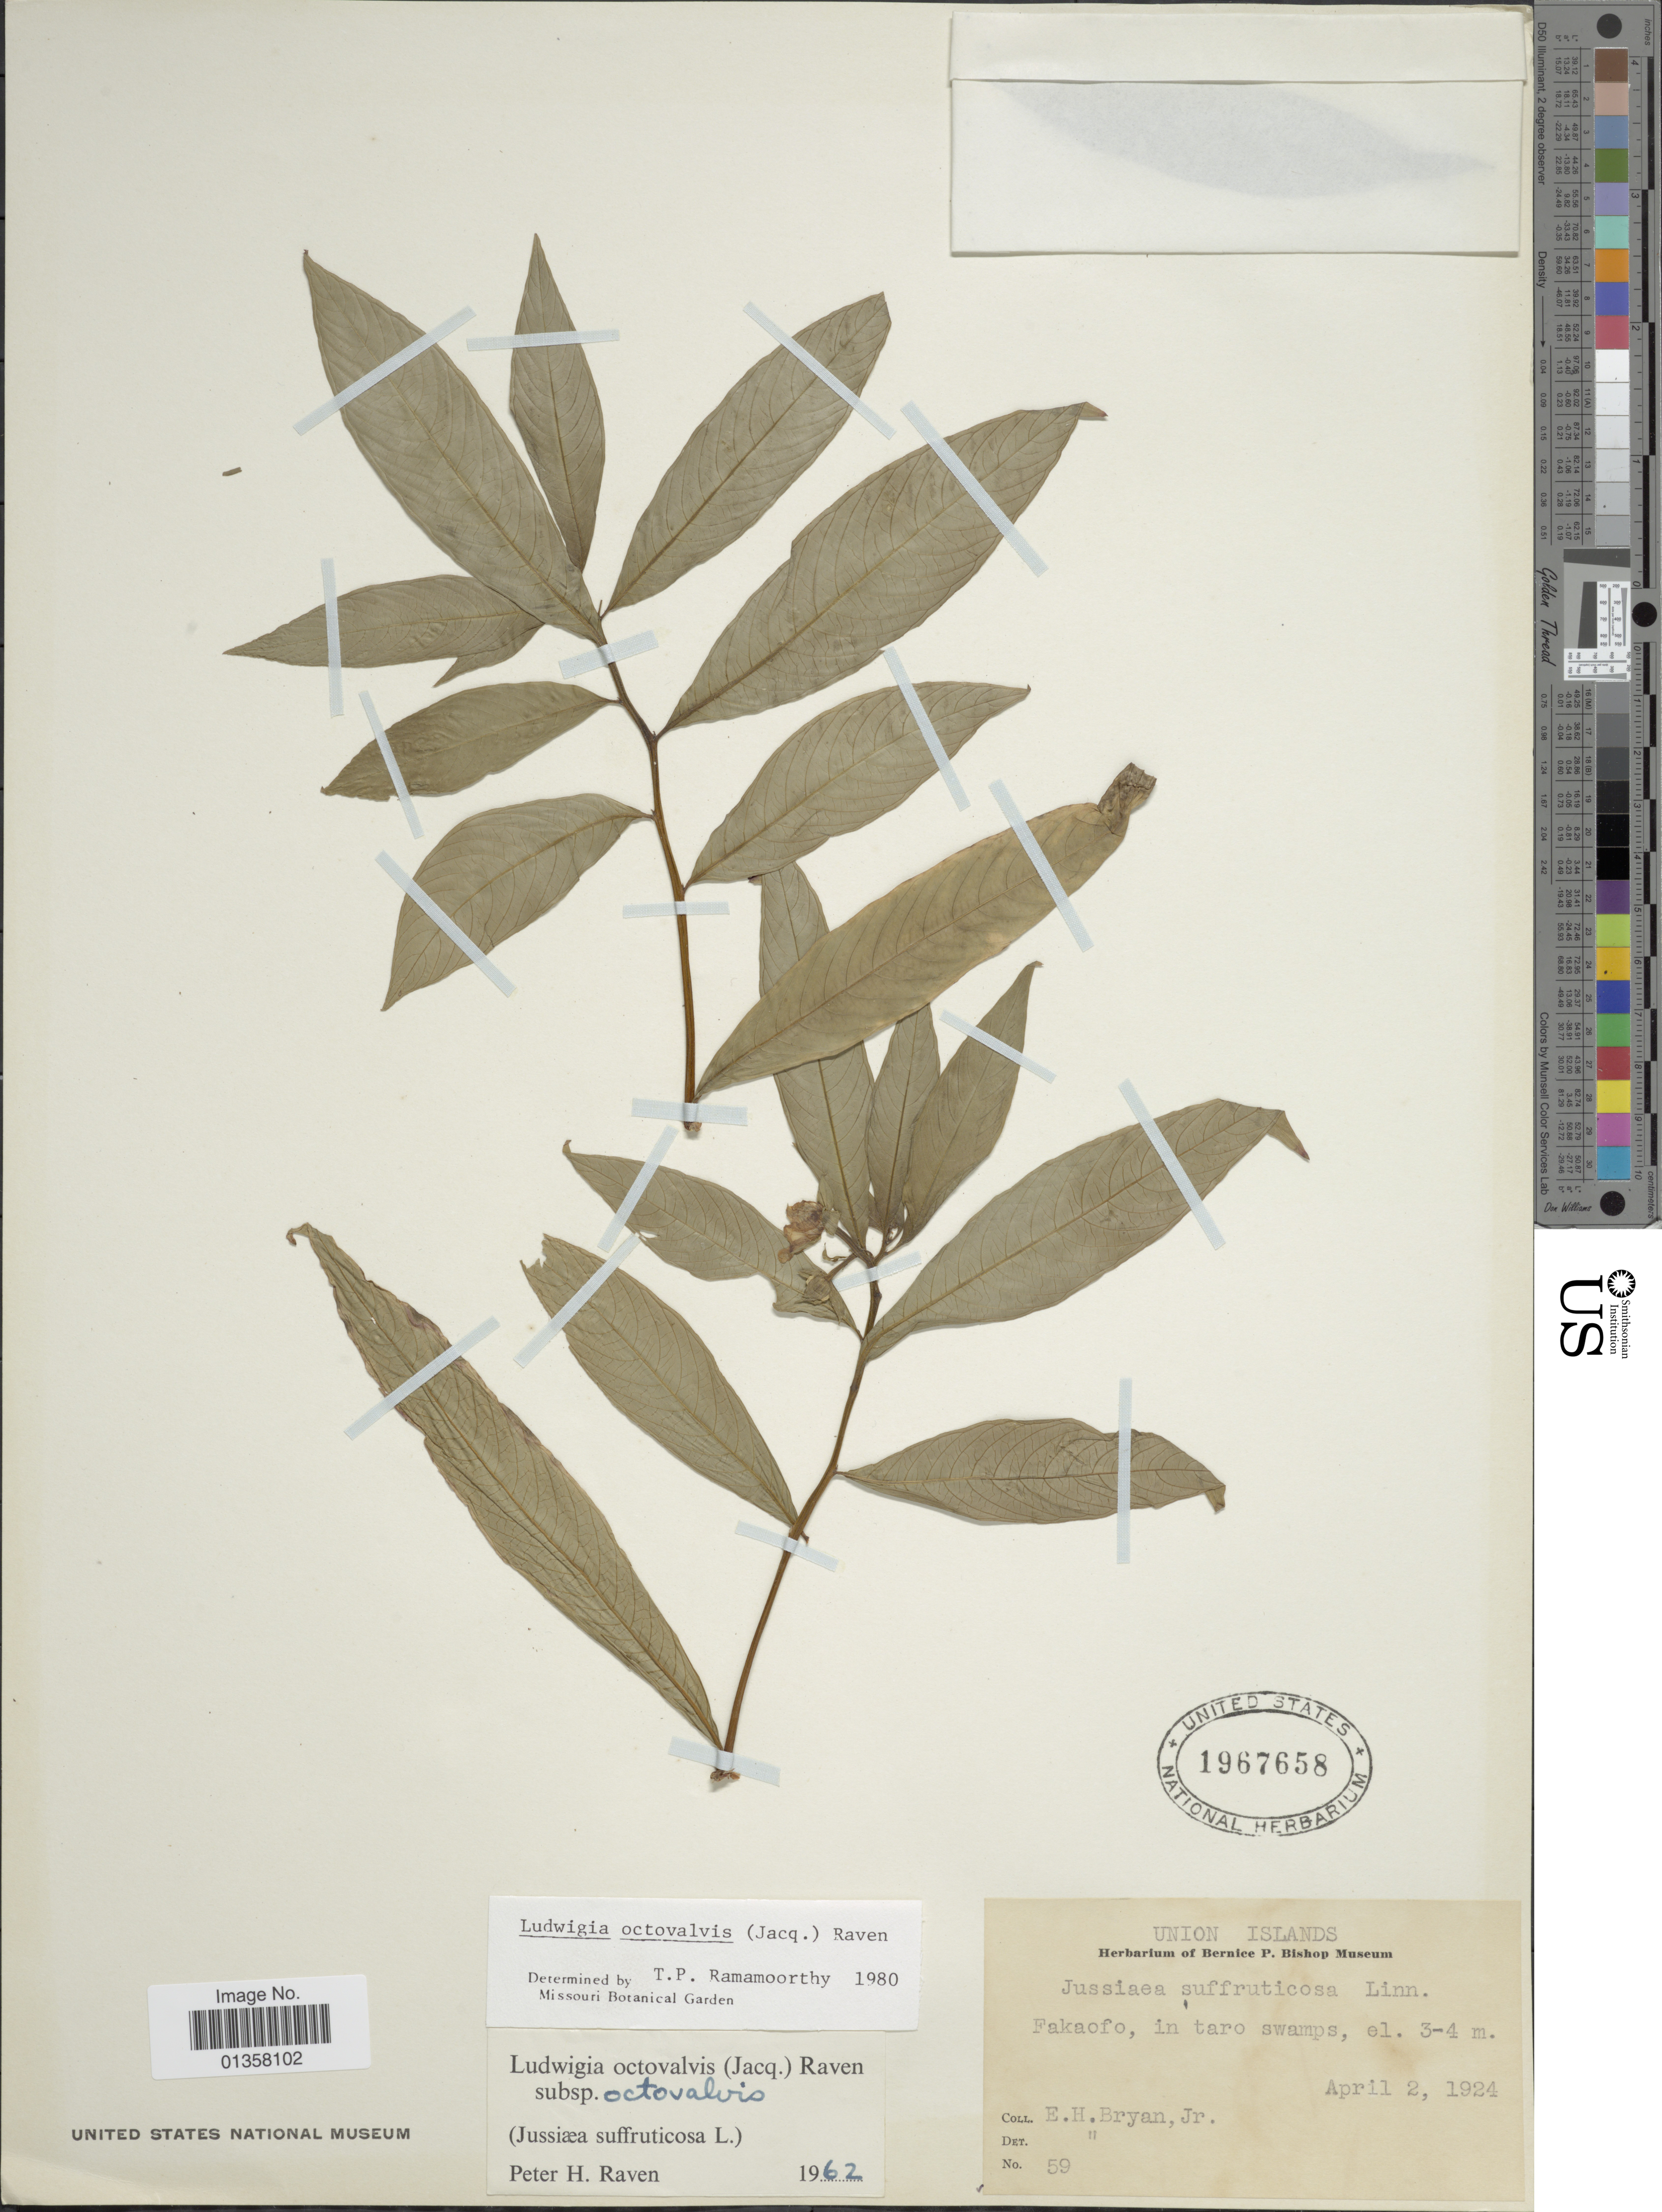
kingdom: Plantae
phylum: Tracheophyta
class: Magnoliopsida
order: Myrtales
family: Onagraceae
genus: Ludwigia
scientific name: Ludwigia octovalvis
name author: (Jacq.) P.H. Raven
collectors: E. Bryan Jr.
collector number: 59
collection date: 1924-04-02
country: Tokelau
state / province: Fakaofo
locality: Union Islands, Fakaofo, in taro swamps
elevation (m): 3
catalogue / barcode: US 1967658